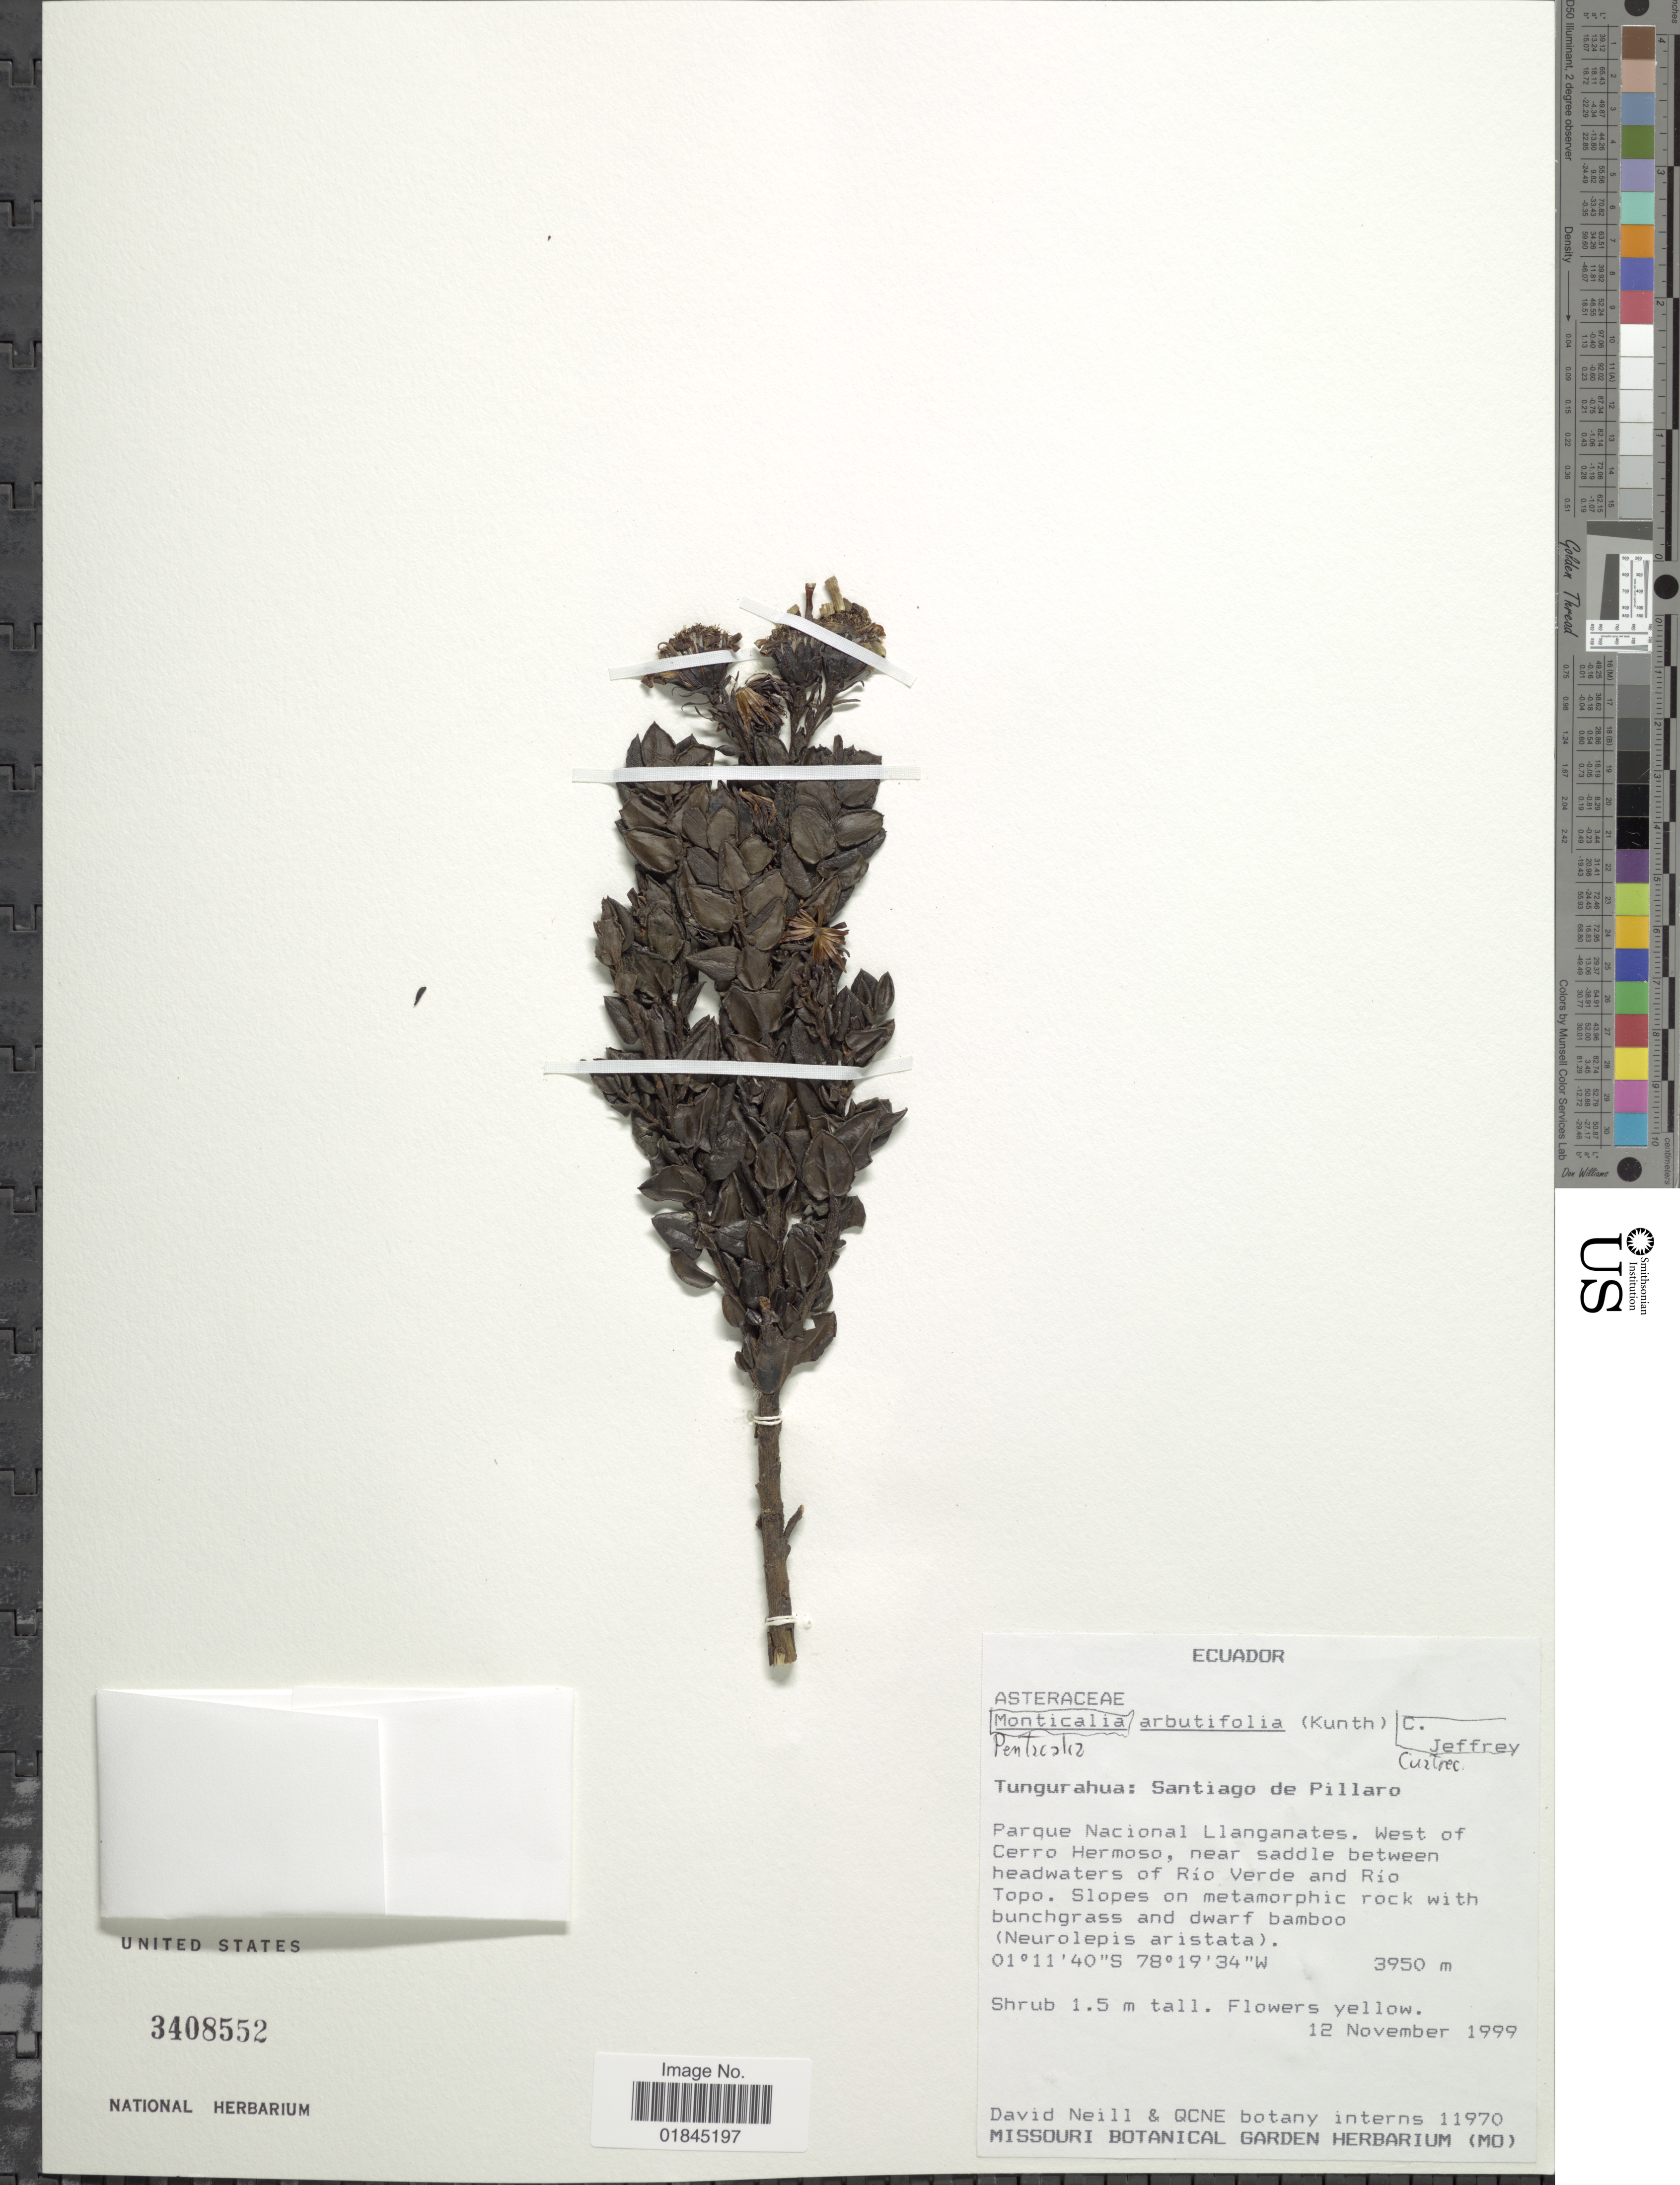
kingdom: Plantae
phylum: Tracheophyta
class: Magnoliopsida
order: Asterales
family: Asteraceae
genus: Pentacalia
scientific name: Pentacalia arbutifolia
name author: (Kunth) Cuatrec.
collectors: D. A. Neill & QCNE botany interns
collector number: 11970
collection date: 1999-11-12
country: Ecuador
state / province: Tungurahua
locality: Tungurahua: Santiago de Pillaro. Parque Nacional Llanganates, West of Cerro Hermoso, near saddle between headwaters of Río Verde and Río Topo.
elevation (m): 3950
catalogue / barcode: US 3408552